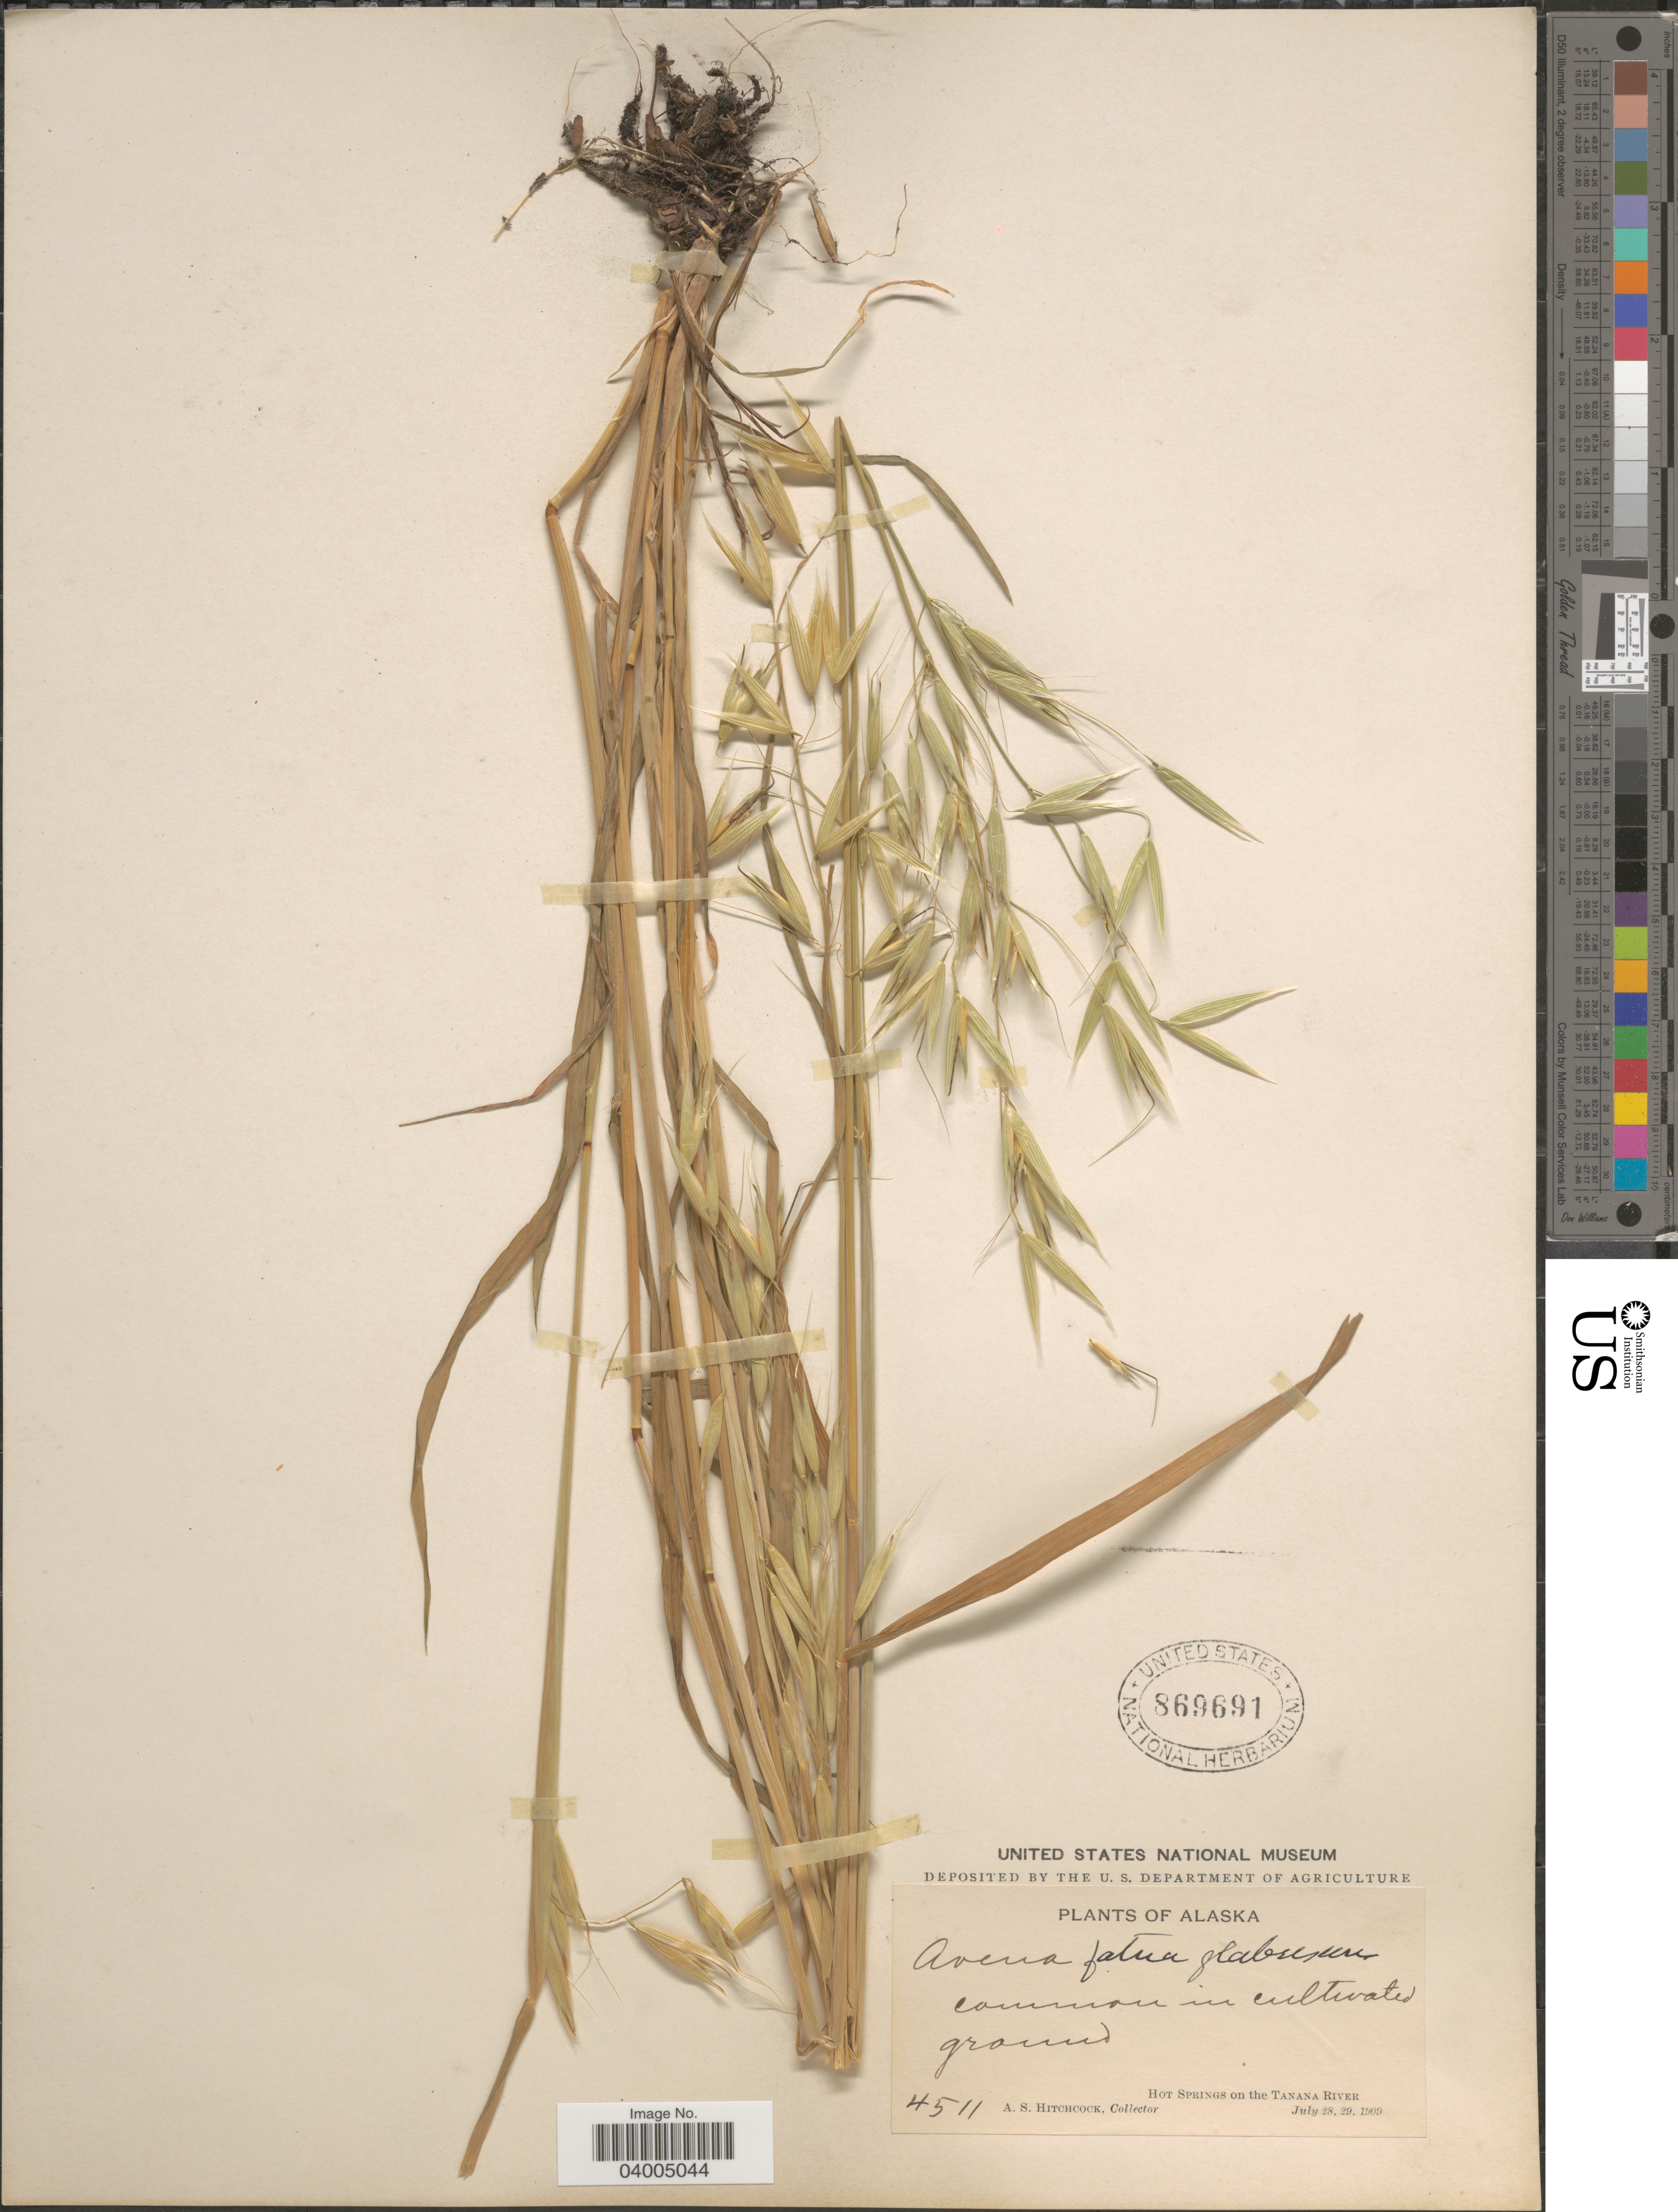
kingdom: Plantae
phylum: Tracheophyta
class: Liliopsida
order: Poales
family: Poaceae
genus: Avena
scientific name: Avena fatua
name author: L.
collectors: A. S. Hitchcock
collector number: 4511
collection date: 1909-07-28/1909-07-29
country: United States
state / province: Alaska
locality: Hot Springs on the Tanana River.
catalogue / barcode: US 869691